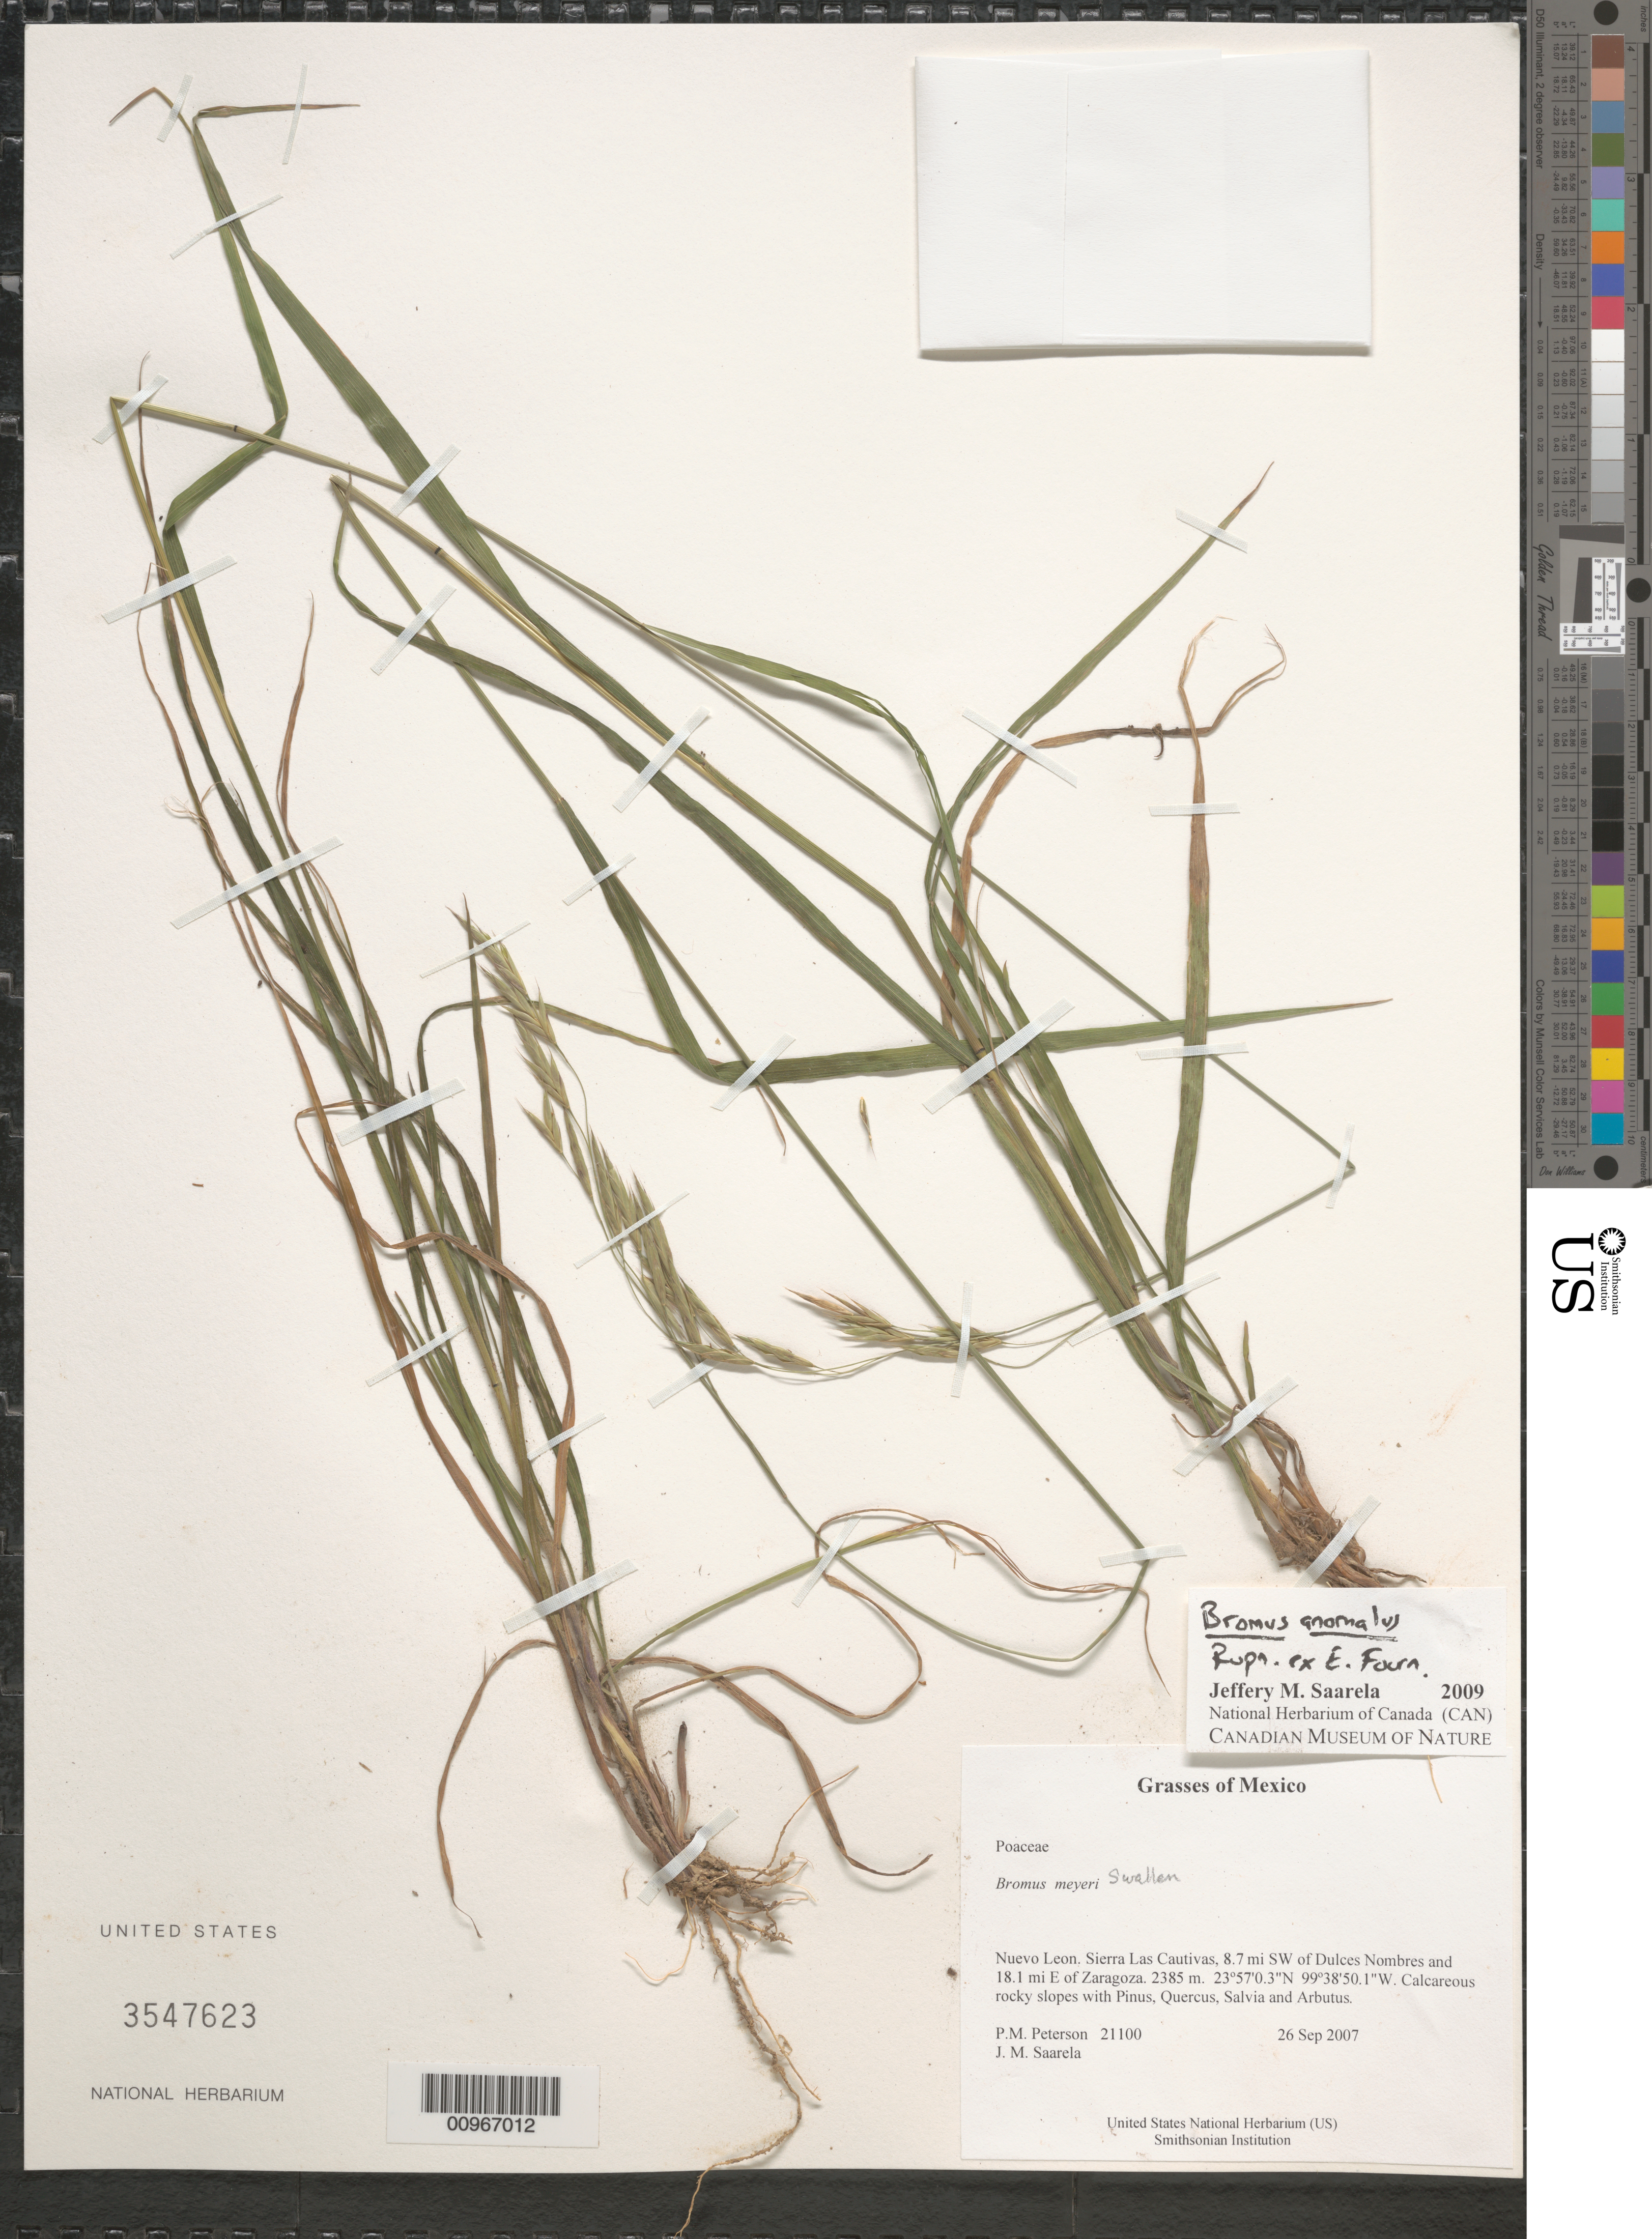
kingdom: Plantae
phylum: Tracheophyta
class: Liliopsida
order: Poales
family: Poaceae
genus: Bromus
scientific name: Bromus anomalus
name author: Rupr. ex E. Fourn.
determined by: Saarela, J. M., (CAN), Canadian Museum of Nature (CANADA)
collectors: P. M. Peterson & J. Saarela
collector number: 21100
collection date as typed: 26 Sep 2007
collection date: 2007-09-26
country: Mexico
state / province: Nuevo León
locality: Sierra Las Cautivas, 8.7 mi SW of Dulces Nombres and 18.1 mi E of Zaragoza.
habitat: Calcareous rocky slopes with Pinus, Quercus, Salvia and Arbutus.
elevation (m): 2385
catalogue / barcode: US 3547623